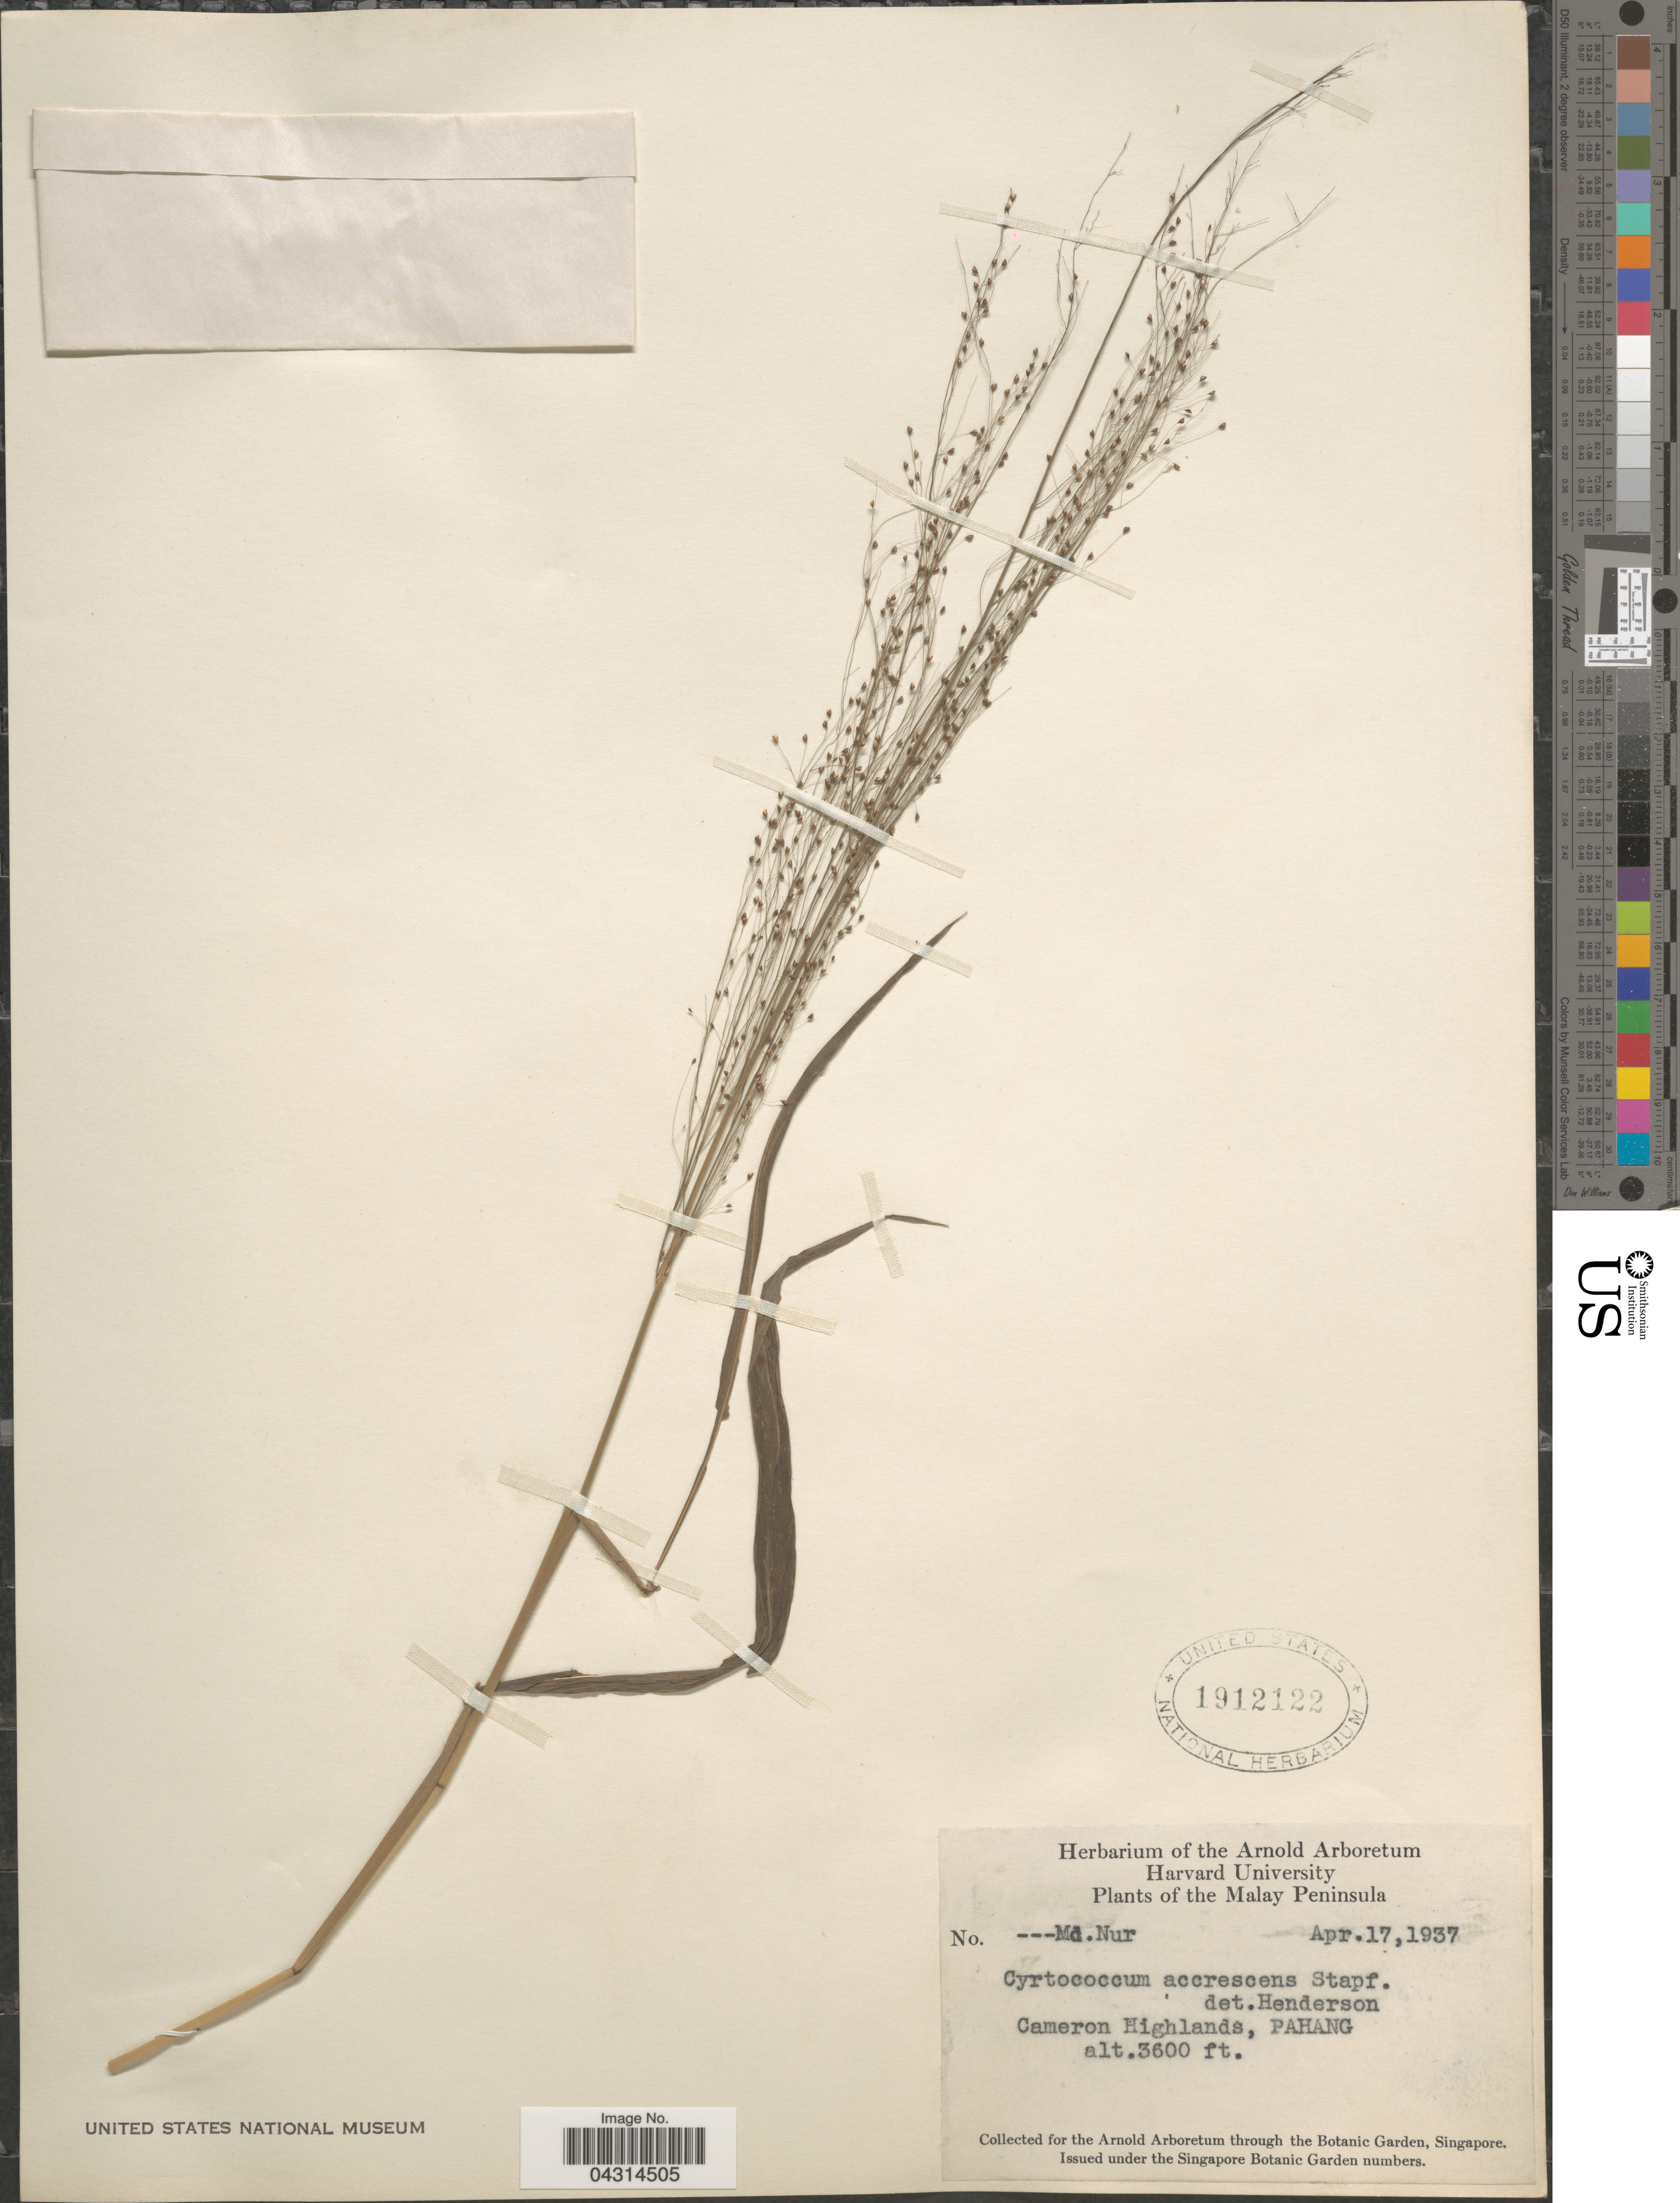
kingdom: Plantae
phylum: Tracheophyta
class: Liliopsida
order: Poales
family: Poaceae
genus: Cyrtococcum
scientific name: Cyrtococcum sp.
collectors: M. Nur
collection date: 1937-04-17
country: Malaysia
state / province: Pahang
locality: Malay Peninsula. Cameron Highlands.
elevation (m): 1097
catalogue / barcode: US 1912122